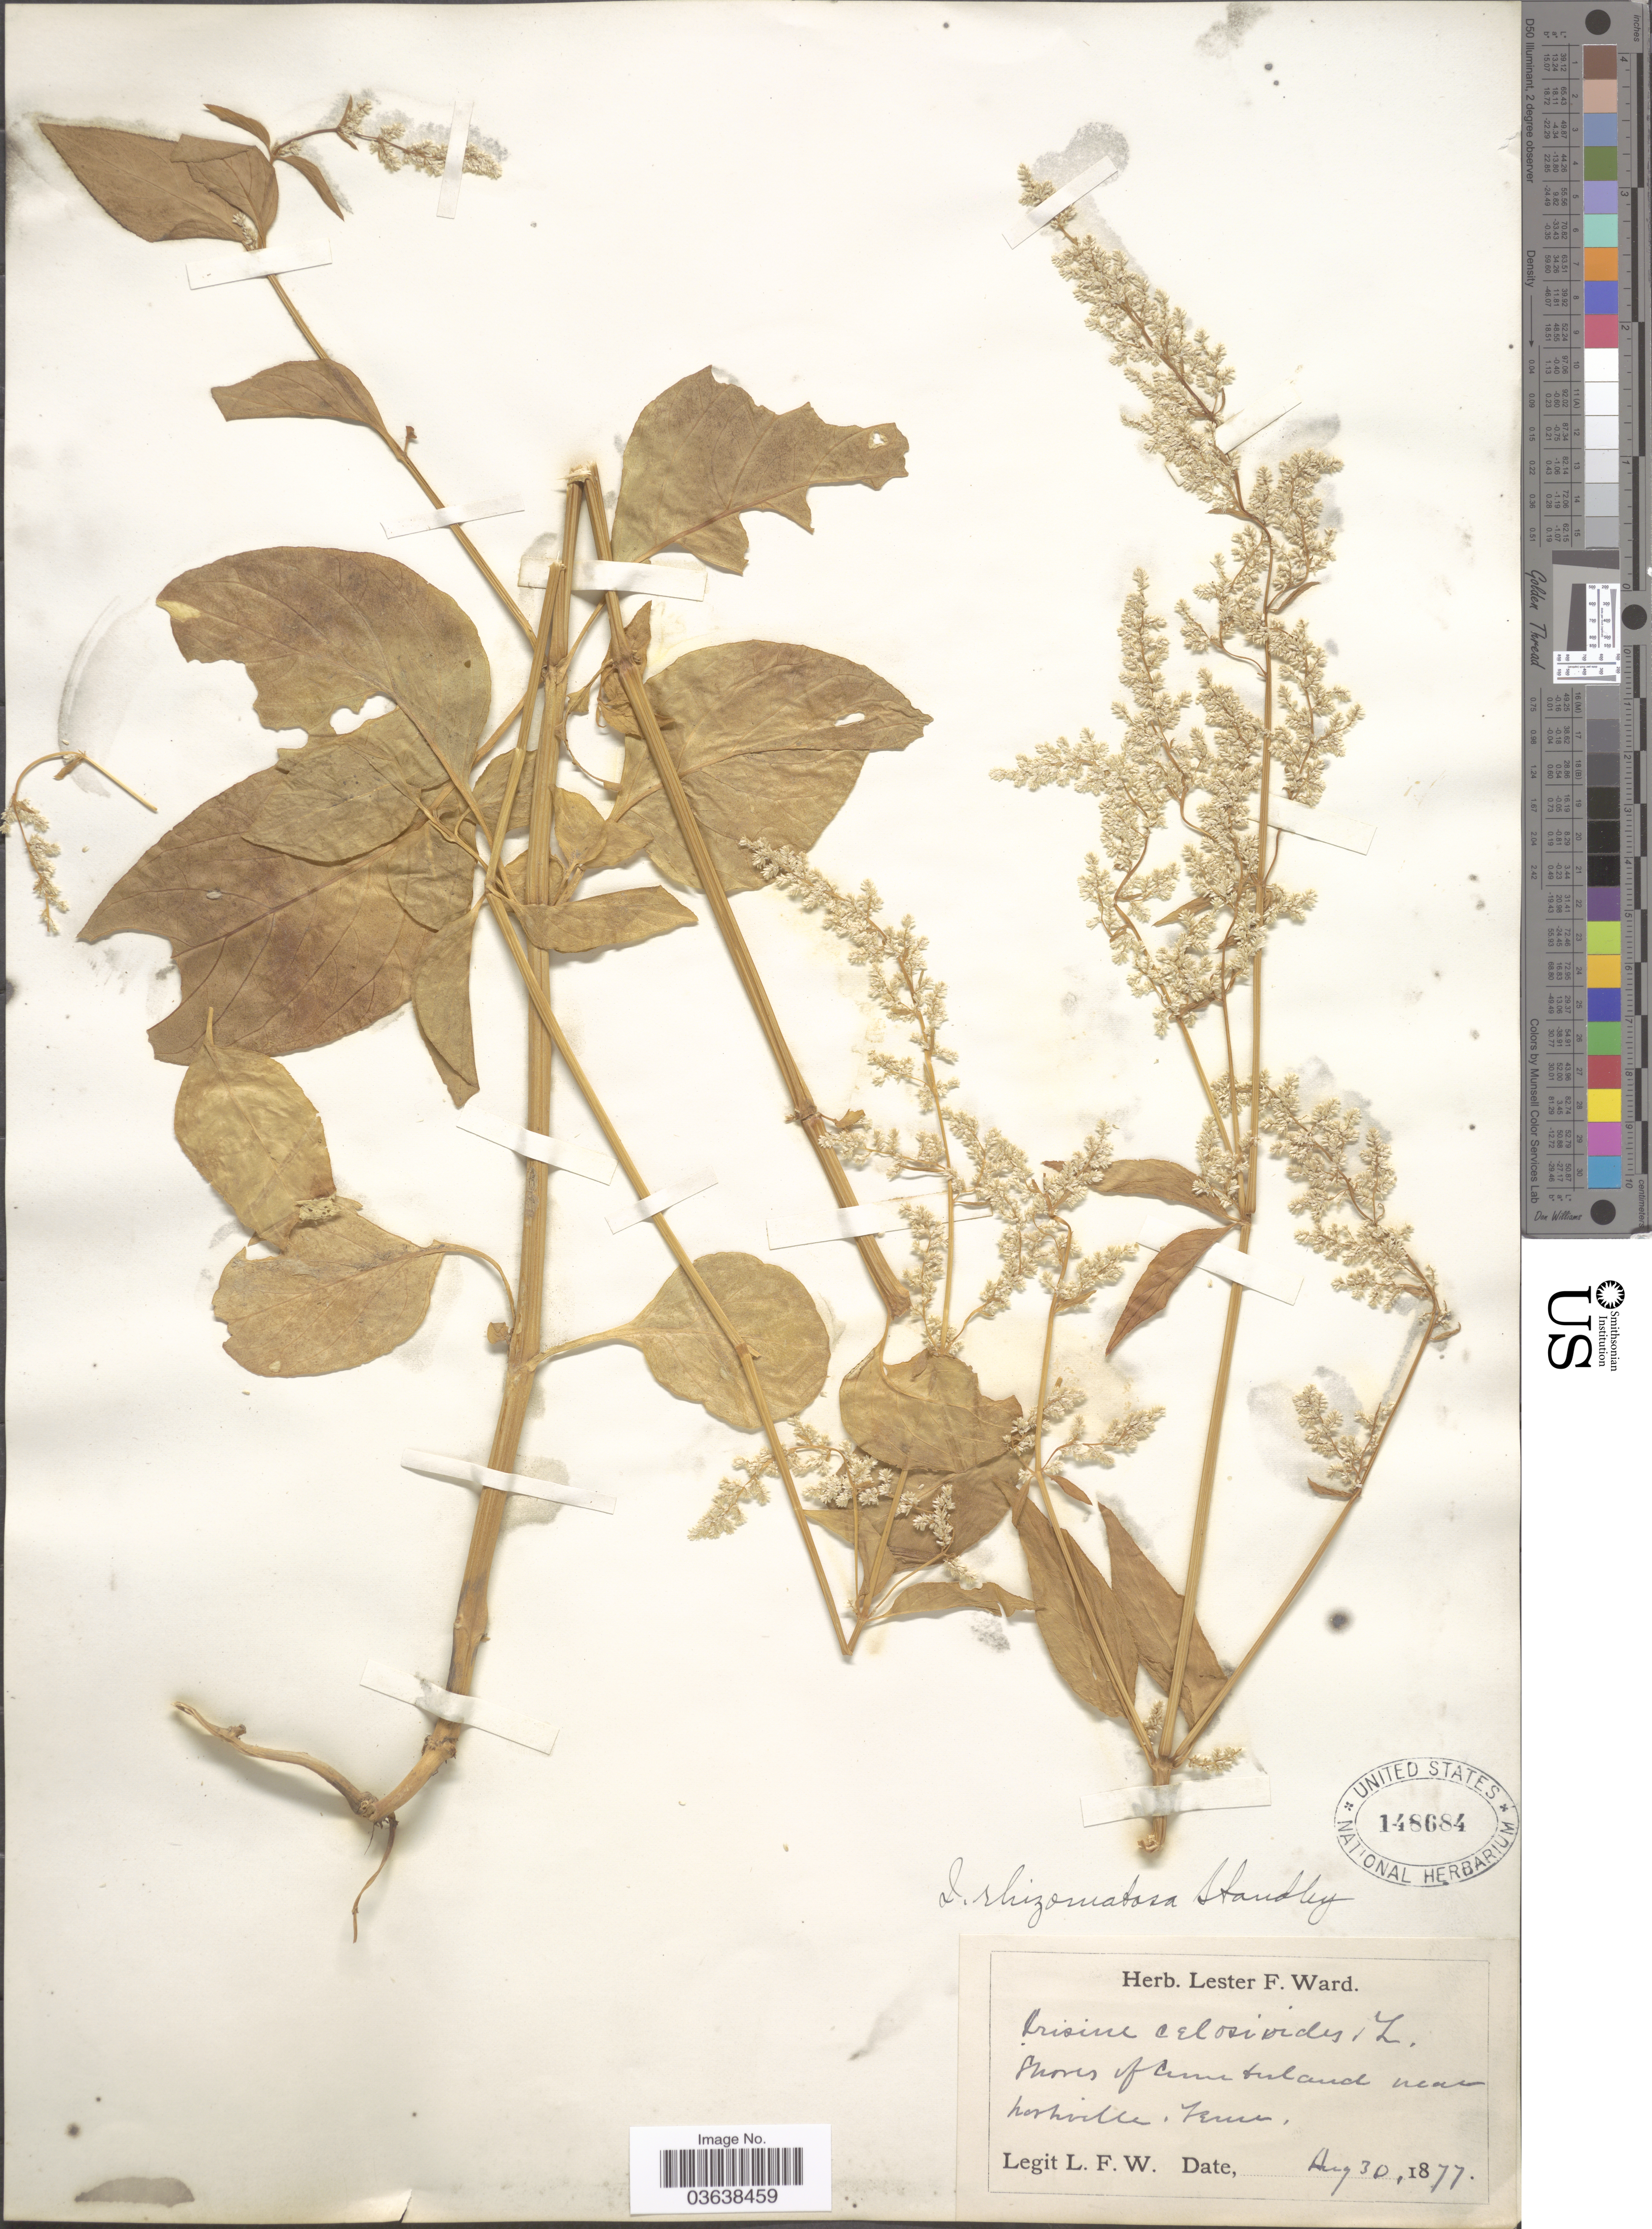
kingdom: Plantae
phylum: Tracheophyta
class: Magnoliopsida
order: Caryophyllales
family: Amaranthaceae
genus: Iresine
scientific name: Iresine rhizomatosa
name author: Standl.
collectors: L. F. Ward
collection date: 1877-08-30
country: United States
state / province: Tennessee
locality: Shores of Cumberland near Nashville.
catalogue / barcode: US 148684